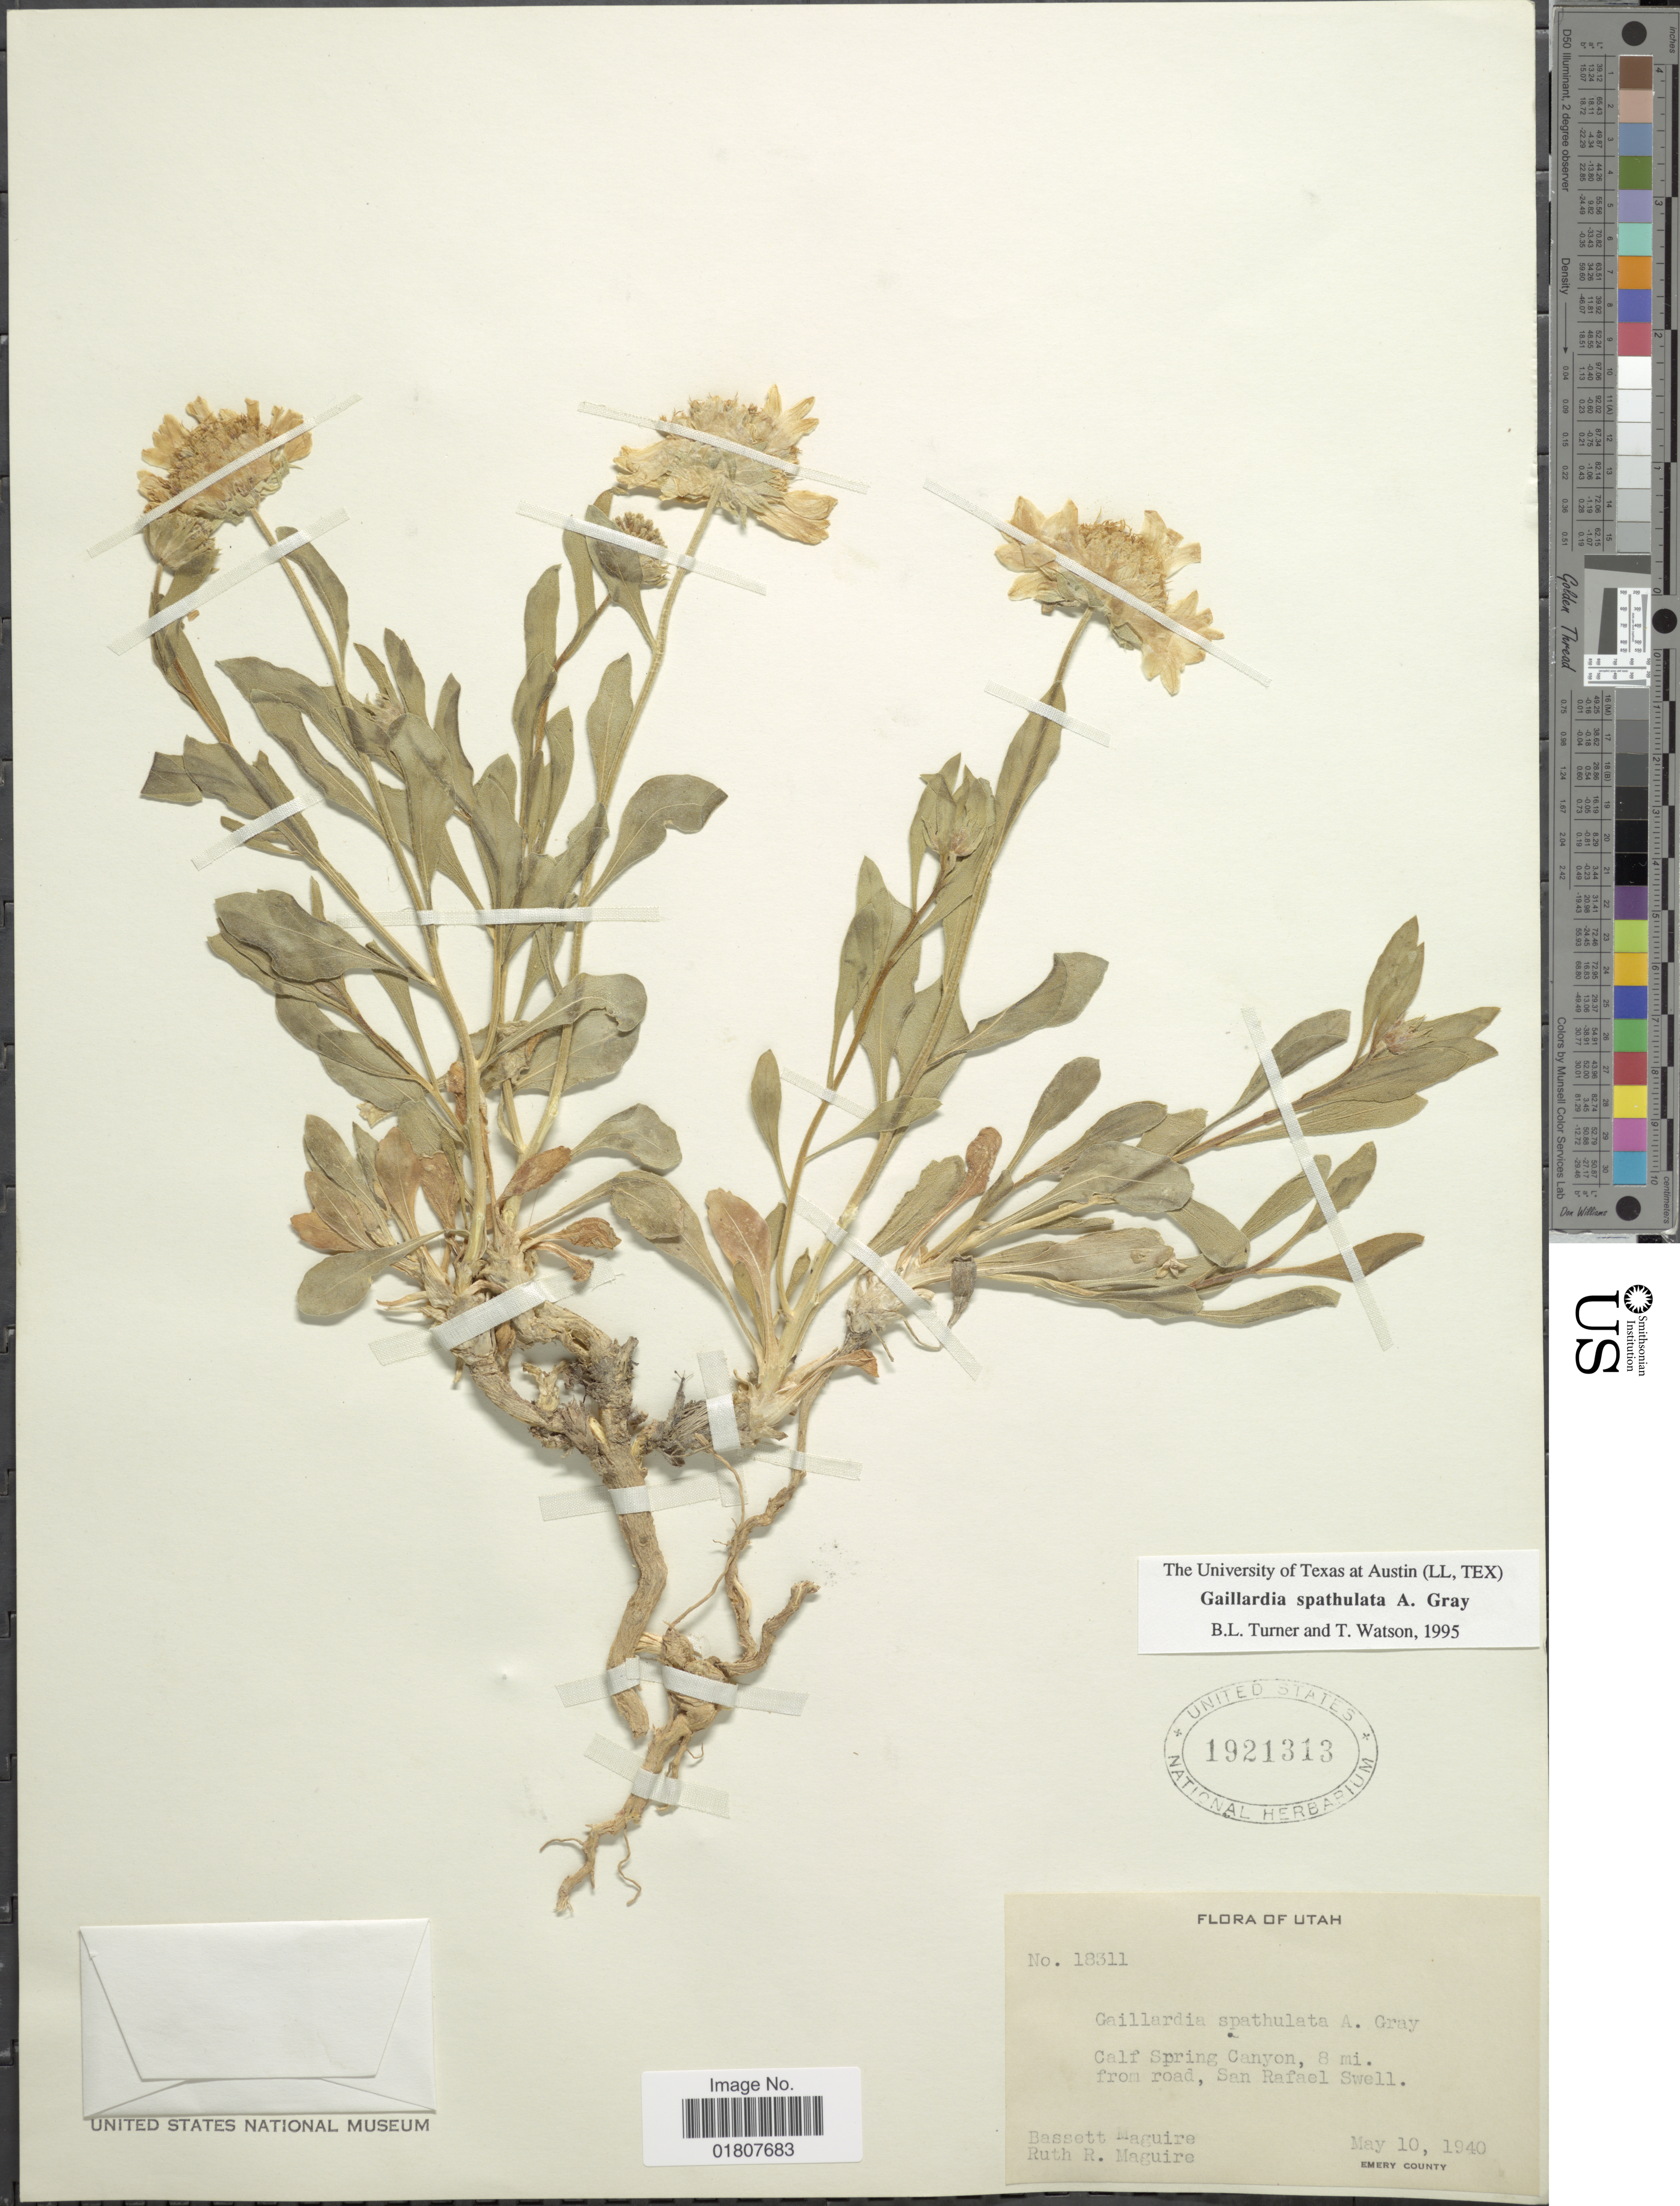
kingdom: Plantae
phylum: Tracheophyta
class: Magnoliopsida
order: Asterales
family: Asteraceae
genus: Gaillardia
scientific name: Gaillardia spathulata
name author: A. Gray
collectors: B. Maguire & R. R. Maguire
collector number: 18311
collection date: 1940-05-10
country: United States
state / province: Utah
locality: Calf Spring Canyon, 8 mi. from road, San Rafael Sweel. Emery County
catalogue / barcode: US 1921313